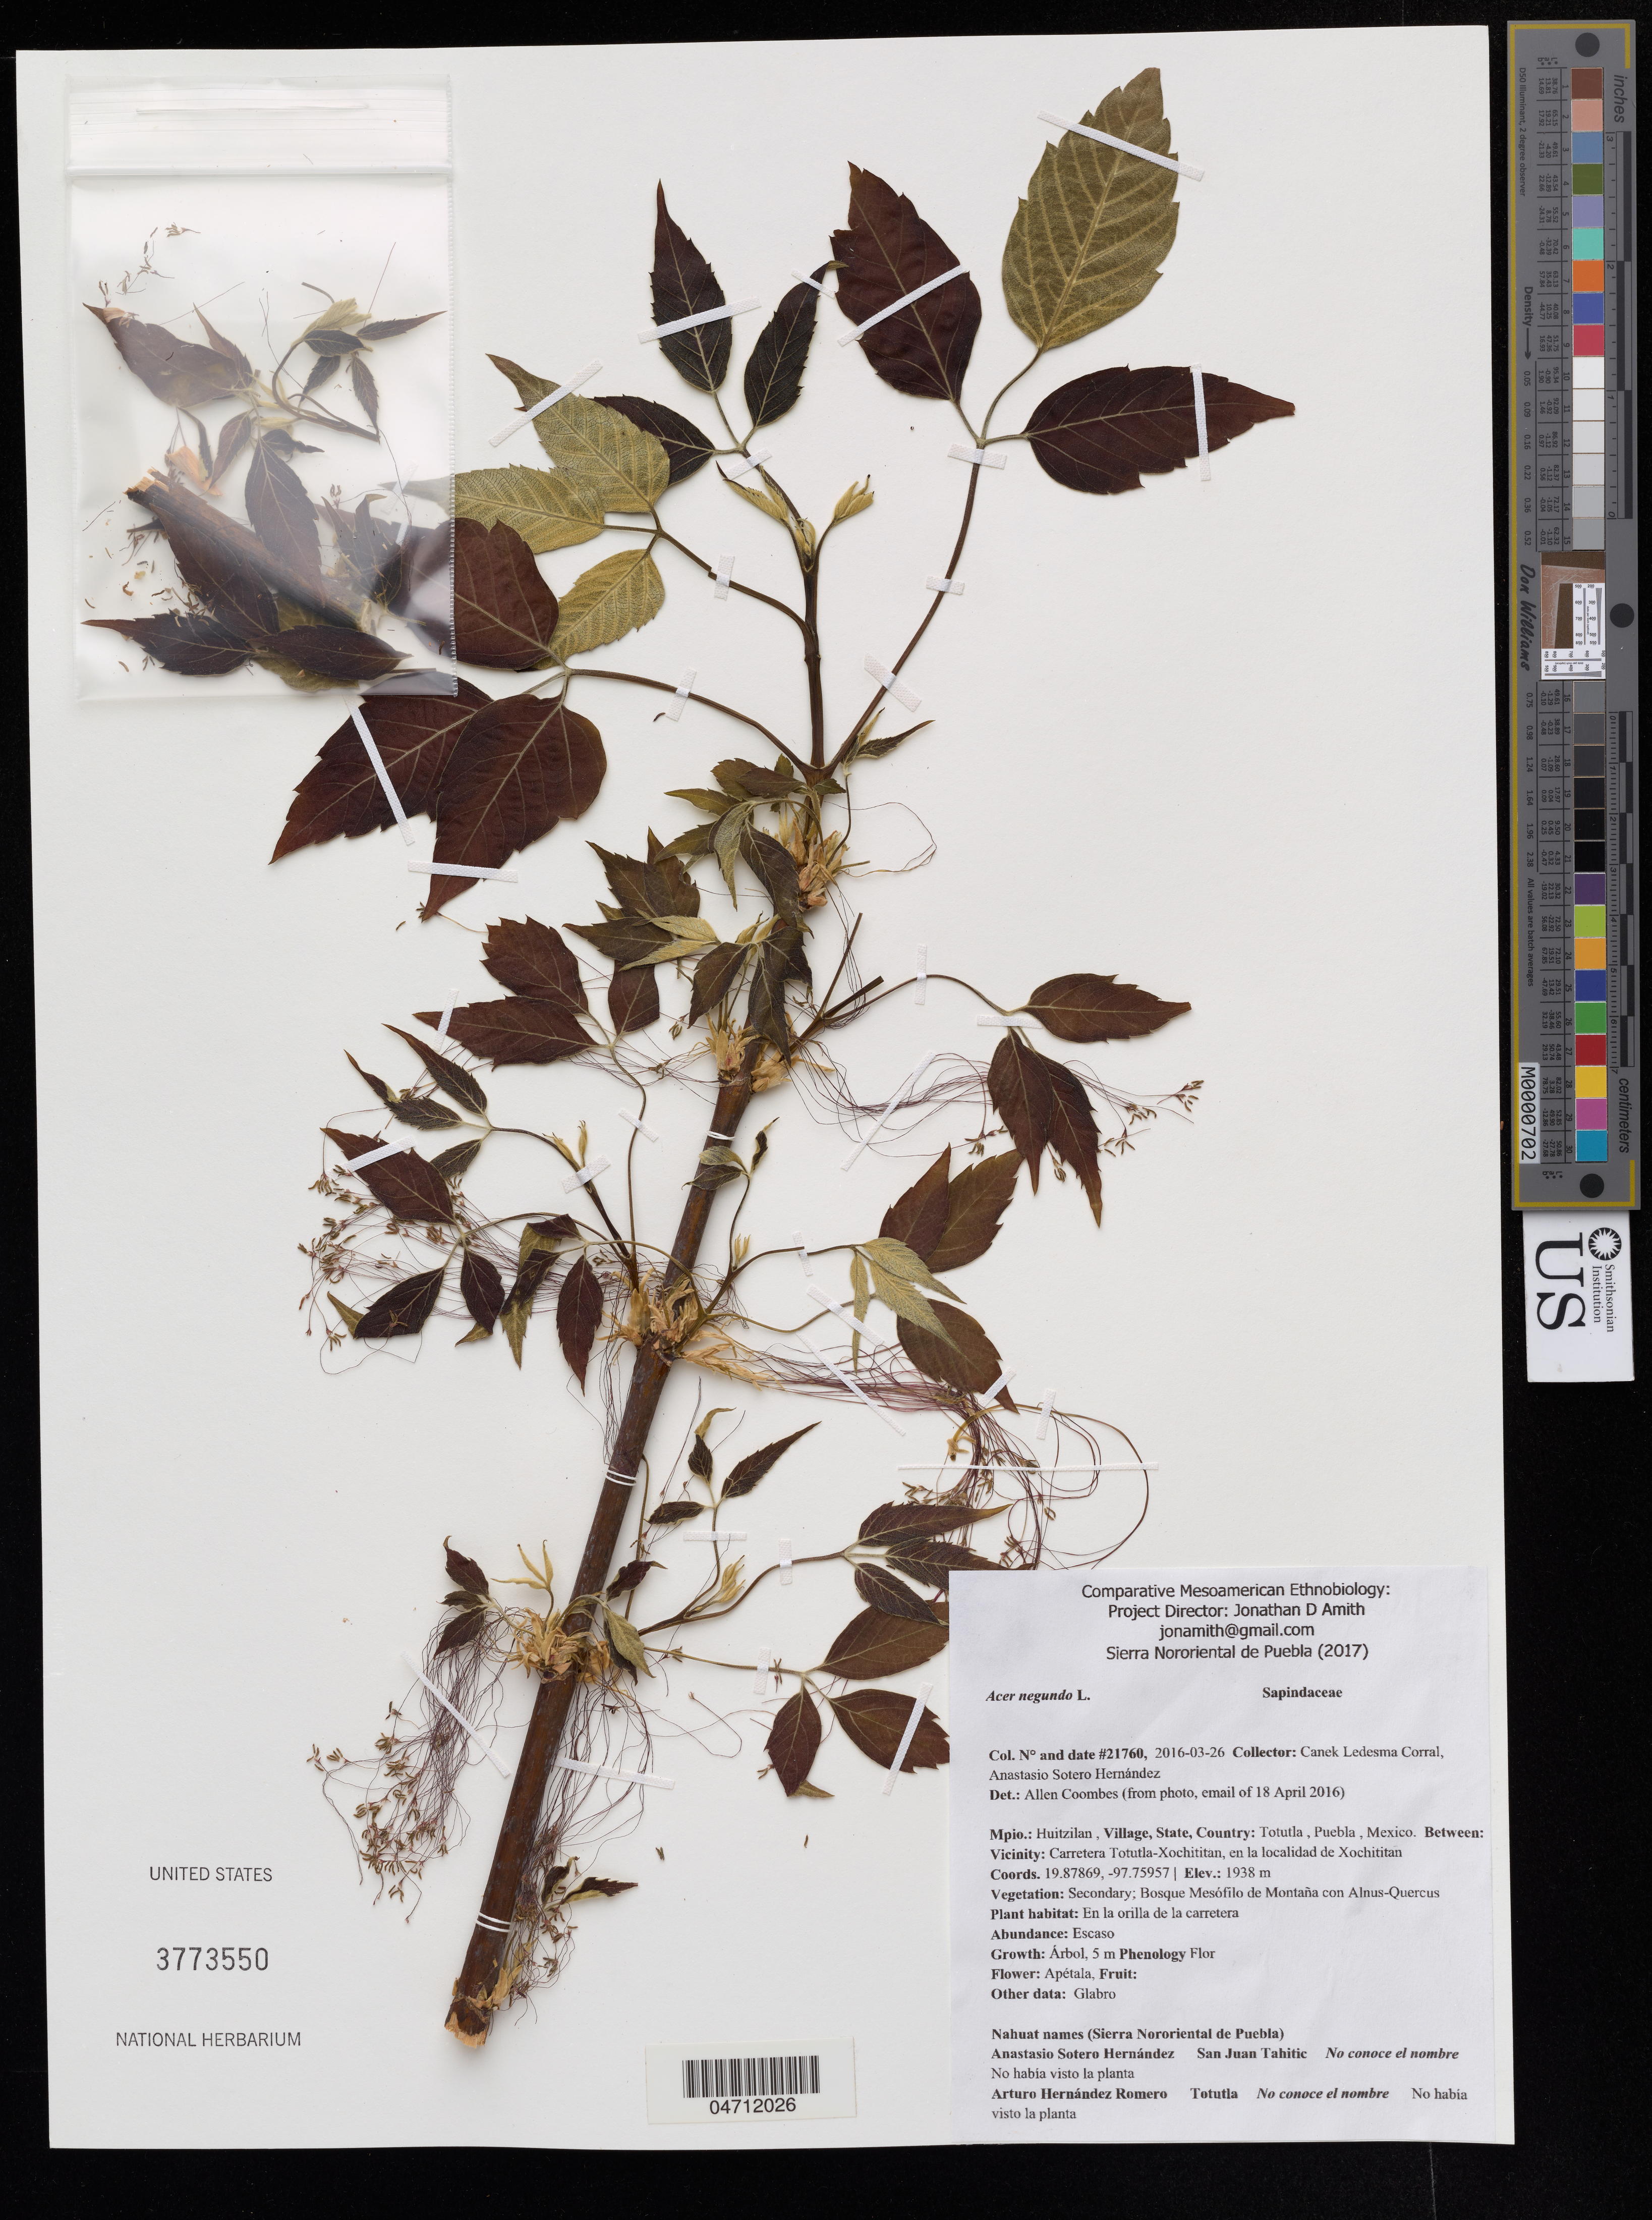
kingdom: Plantae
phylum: Tracheophyta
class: Magnoliopsida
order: Sapindales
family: Sapindaceae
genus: Acer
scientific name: Acer negundo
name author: L.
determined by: Acevedo-Rodríguez, P., (BOT), Smithsonian Institution - National Museum of Natural History (UNITED STATES)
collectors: Canek Ledesma C. & A. Sotero H.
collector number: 21760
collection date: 2016-03-26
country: Mexico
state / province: Puebla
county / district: Tetela de Ocampo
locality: Xochititán, Carretera Totutla-Xochititán, en la localidad de Xochititán.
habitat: En la orilla de la carretera.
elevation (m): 1938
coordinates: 19.87869, -97.75957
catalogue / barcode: US 3773550